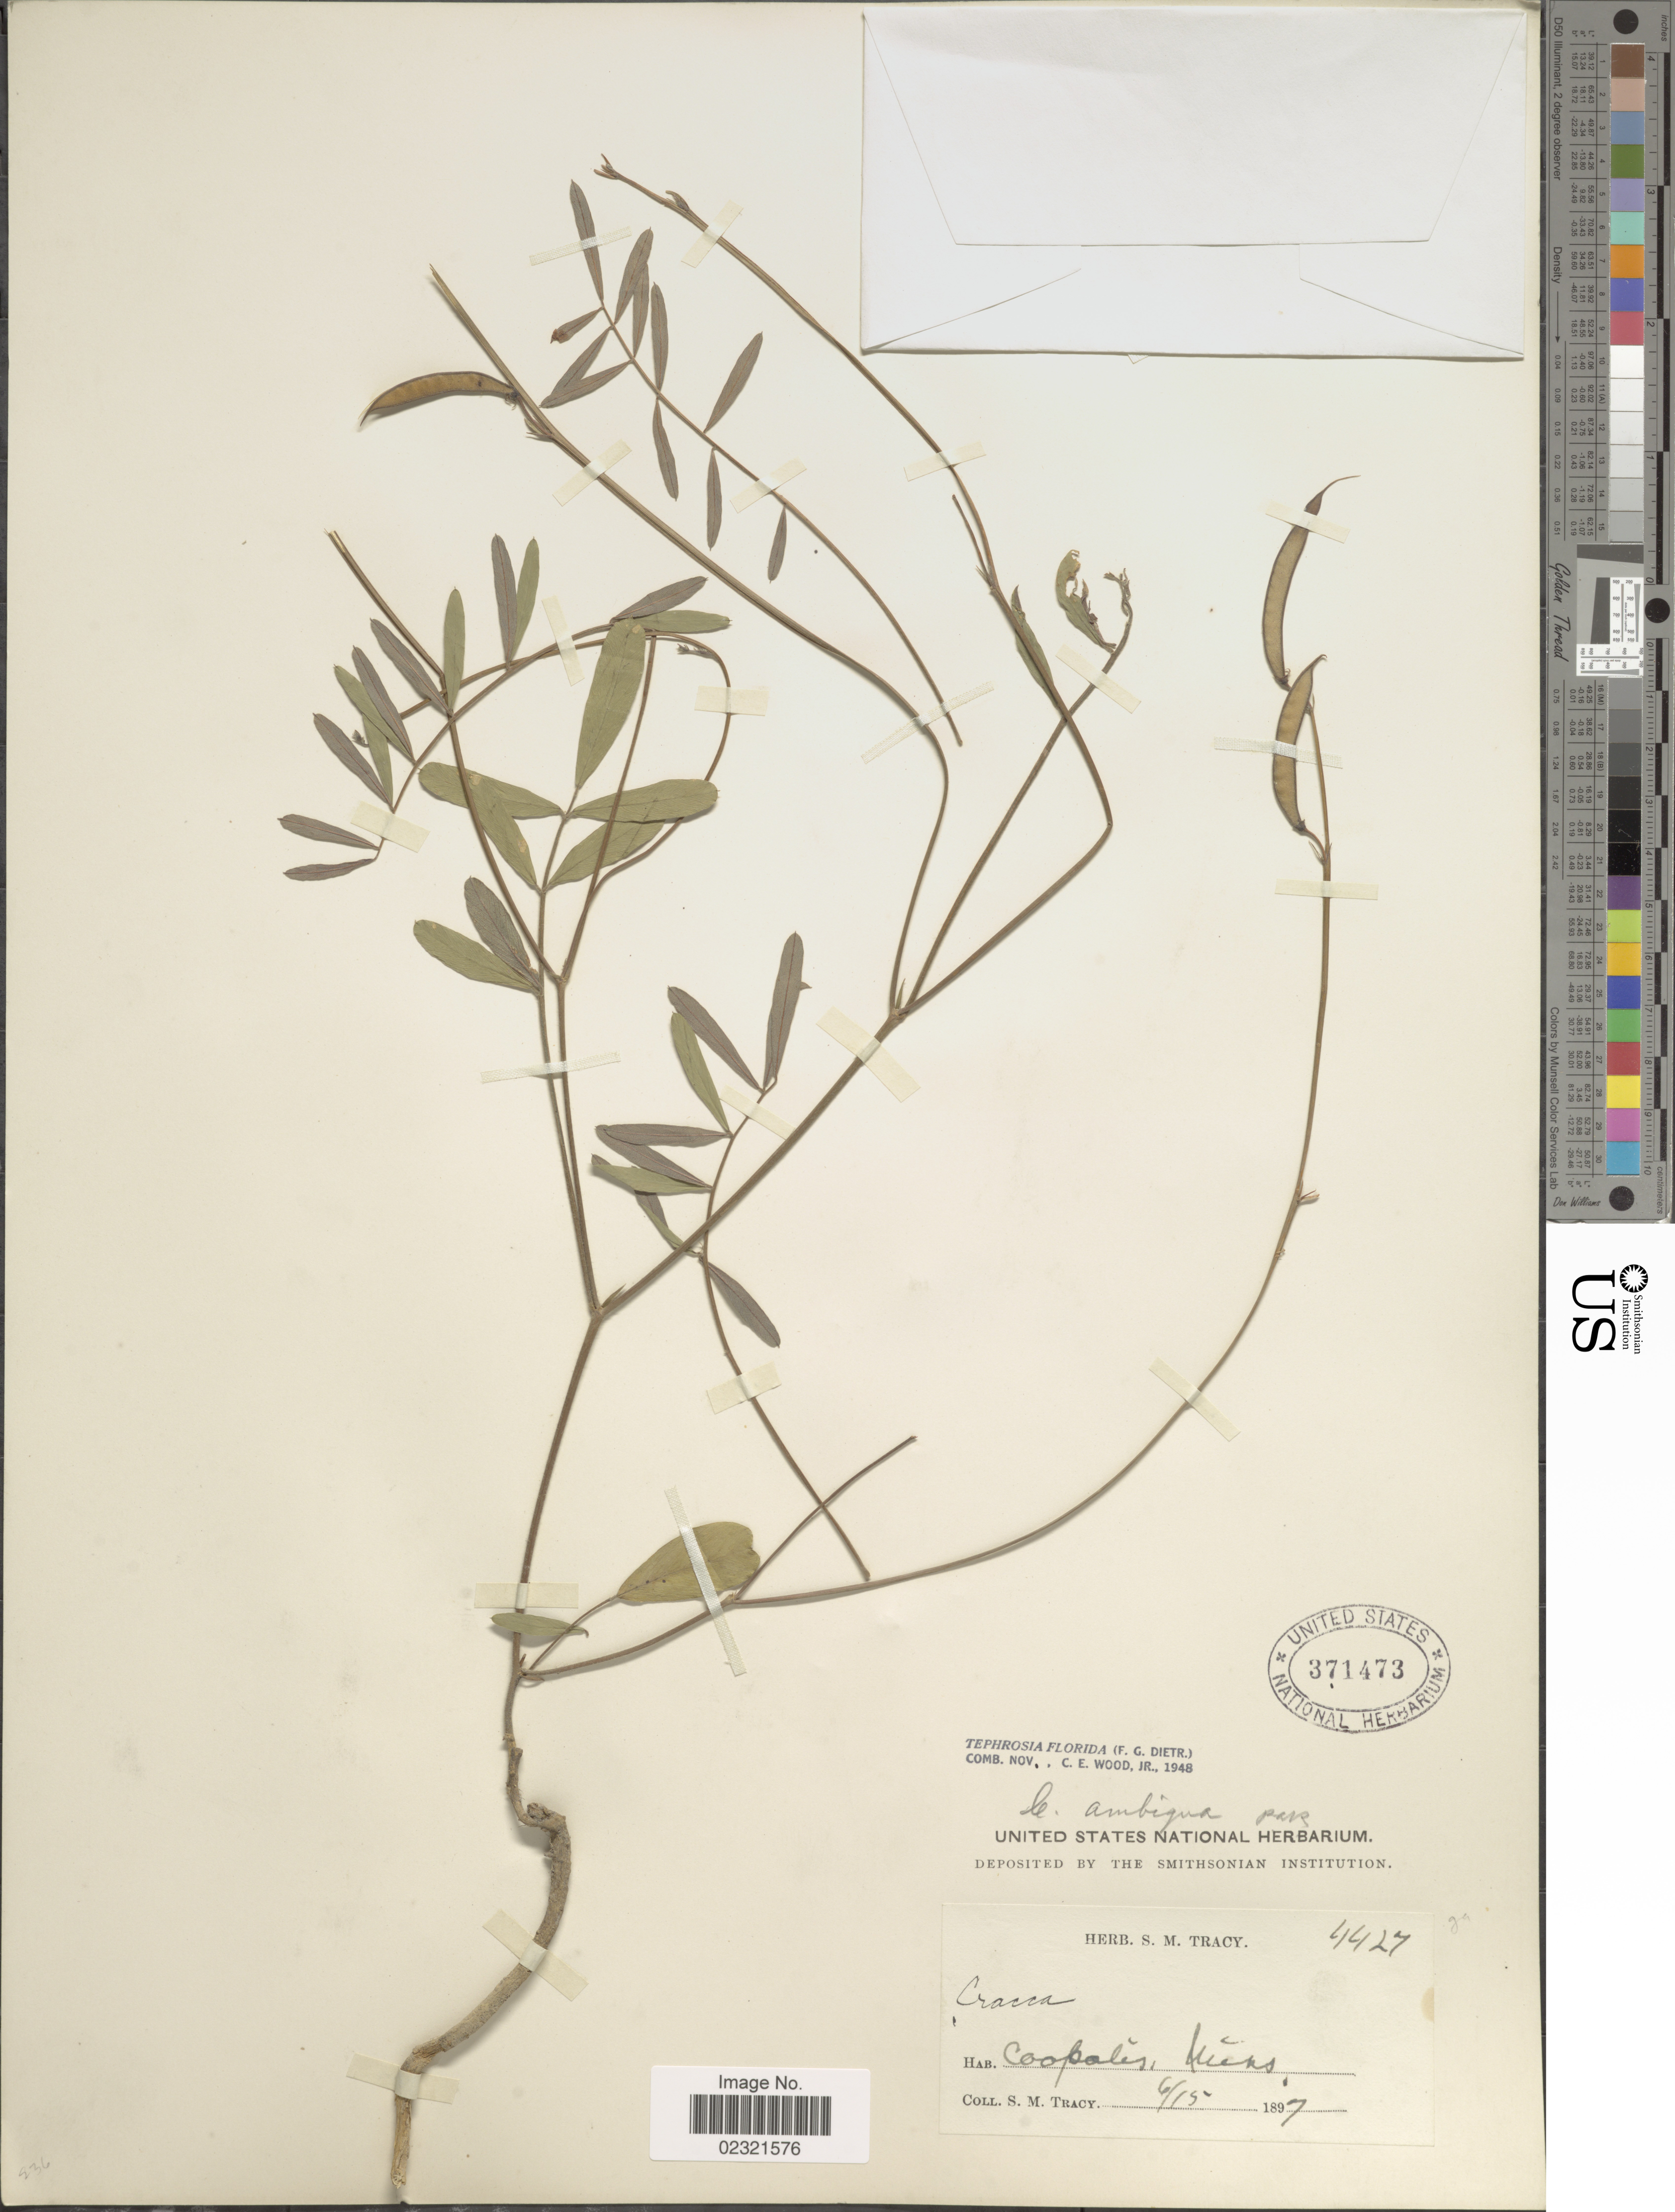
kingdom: Plantae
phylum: Tracheophyta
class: Magnoliopsida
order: Fabales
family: Fabaceae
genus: Tephrosia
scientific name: Tephrosia florida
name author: (Dietr.) C.E. Wood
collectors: S. M. Tracy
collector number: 4427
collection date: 1897-06-15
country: United States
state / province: Mississippi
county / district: Harrison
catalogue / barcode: US 371473